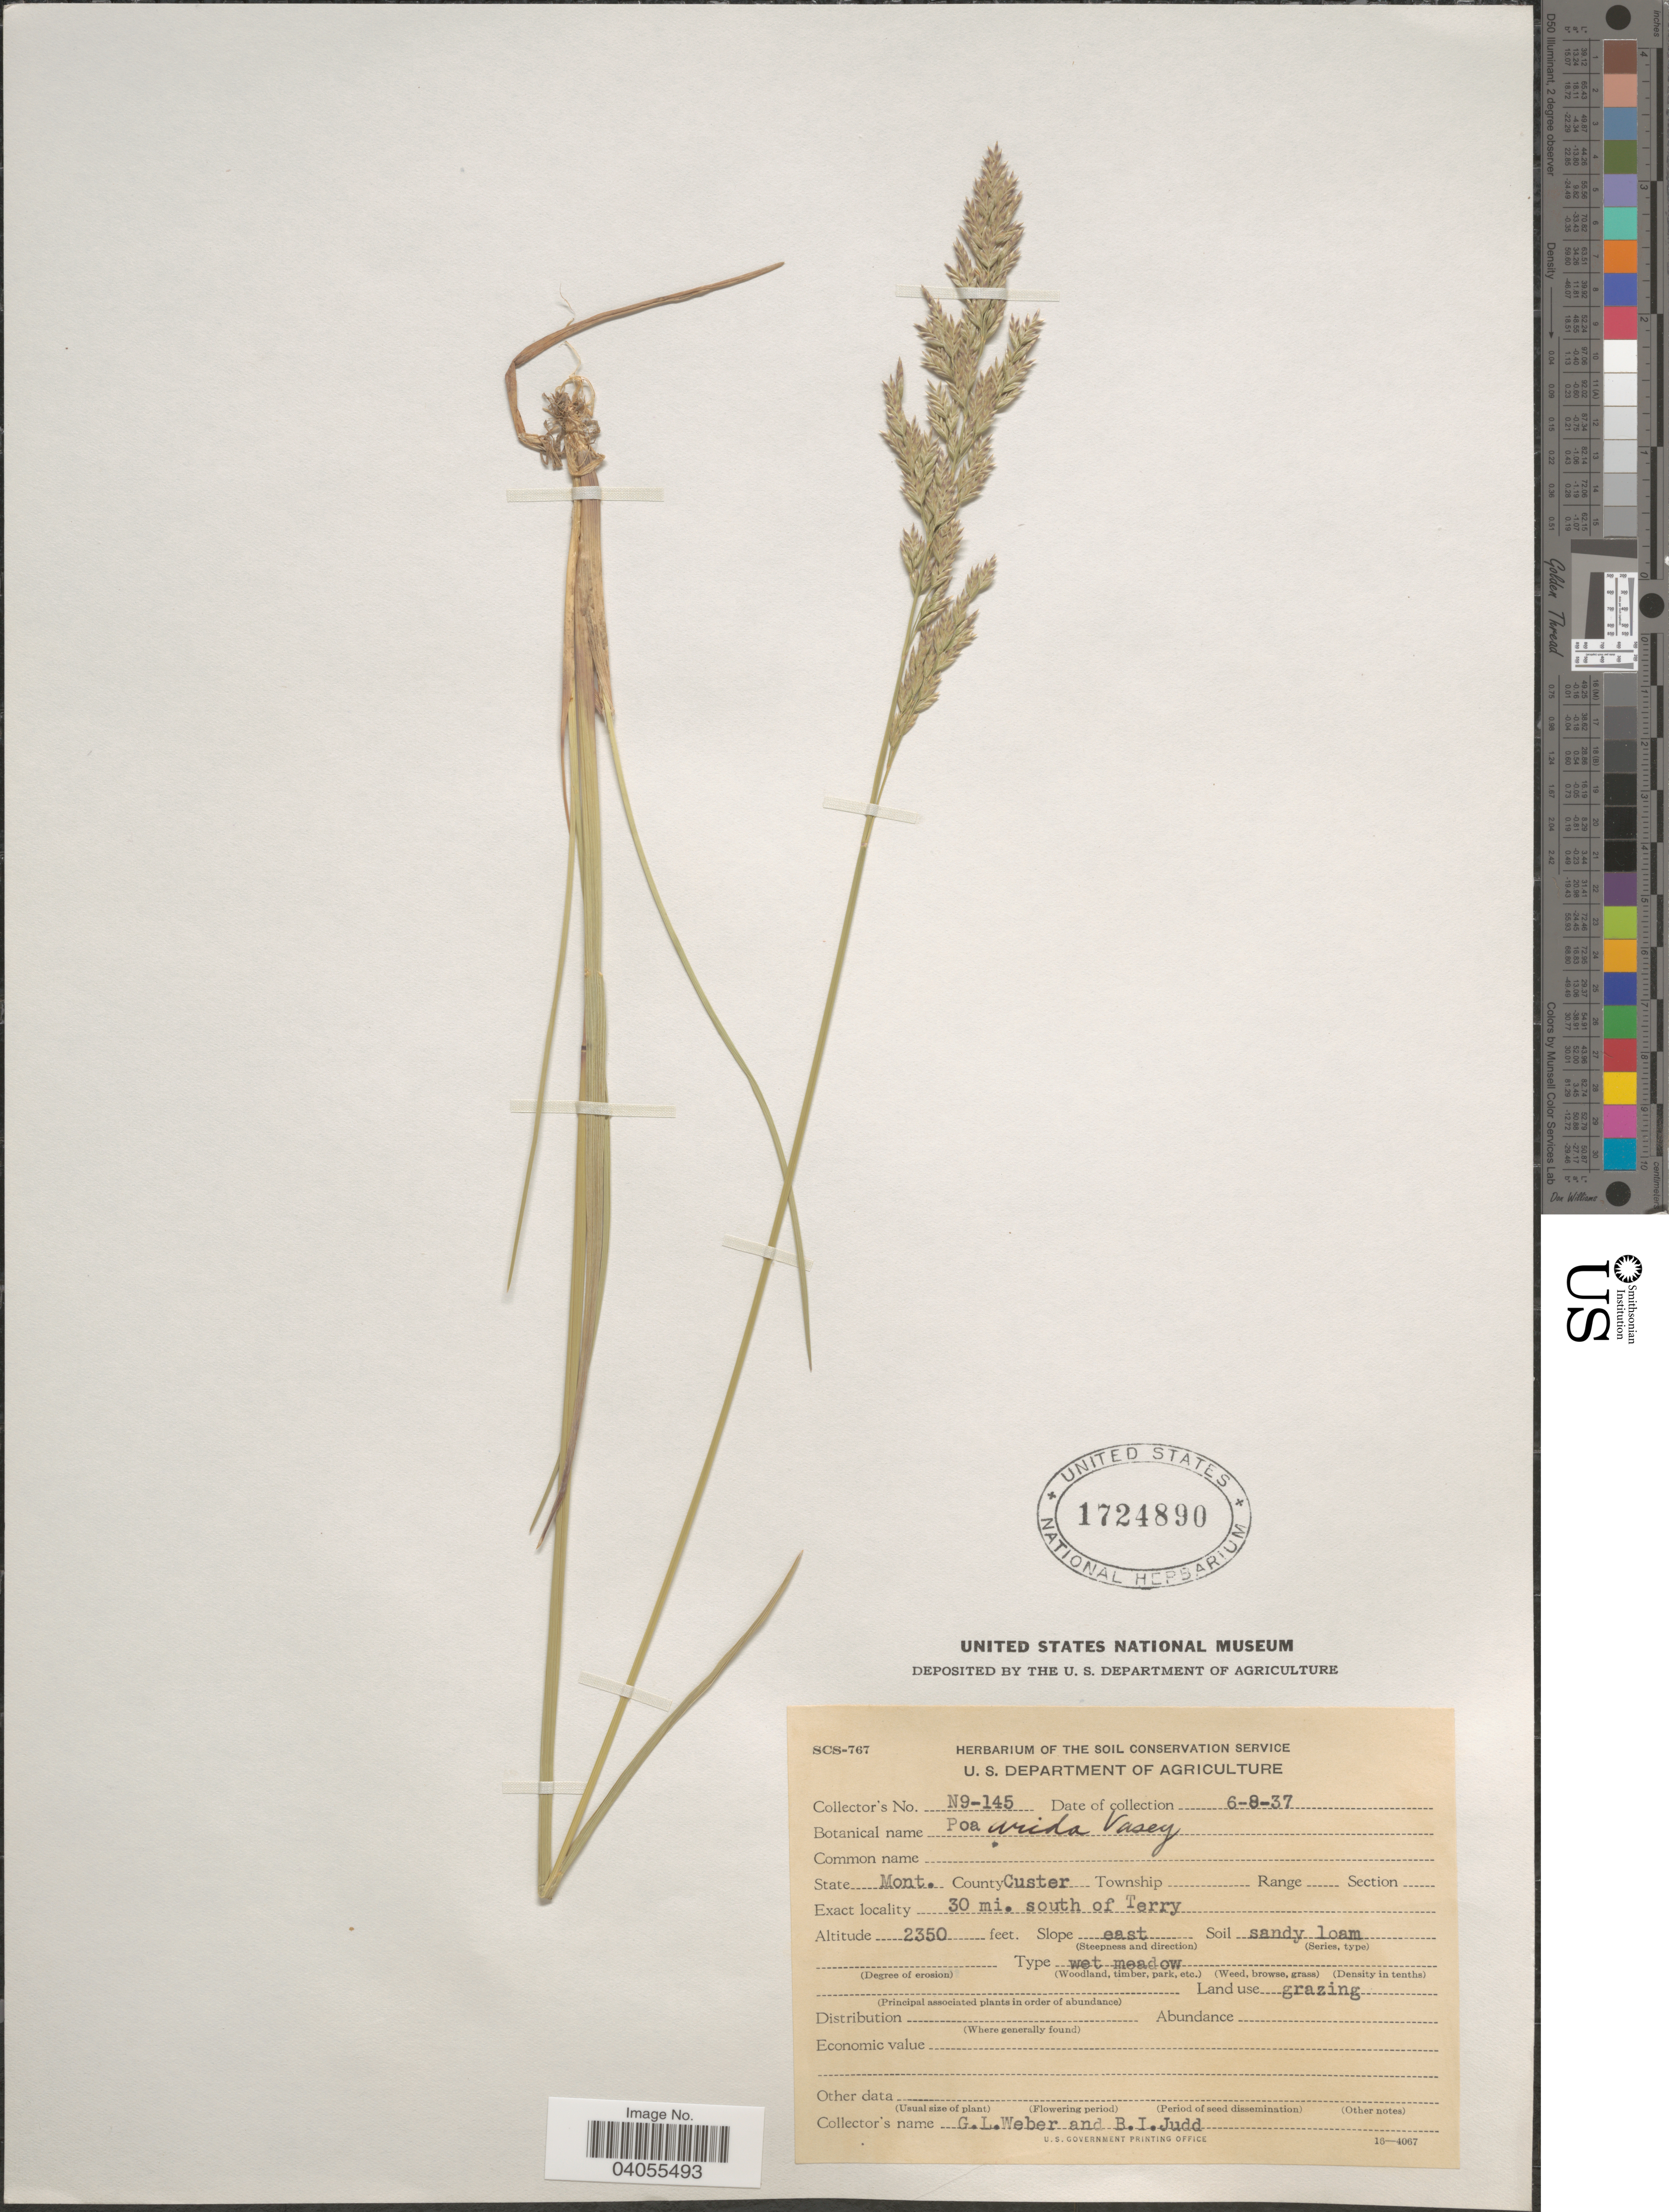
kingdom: Plantae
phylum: Tracheophyta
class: Liliopsida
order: Poales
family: Poaceae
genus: Poa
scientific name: Poa arida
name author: Vasey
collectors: G. Weber & B. Judd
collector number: N9-145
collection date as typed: Transcribed d/m/y: 8/6/37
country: United States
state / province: Montana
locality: County Custer. 30 mi. south of Terry. Slope east.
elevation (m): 716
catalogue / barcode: US 1724890